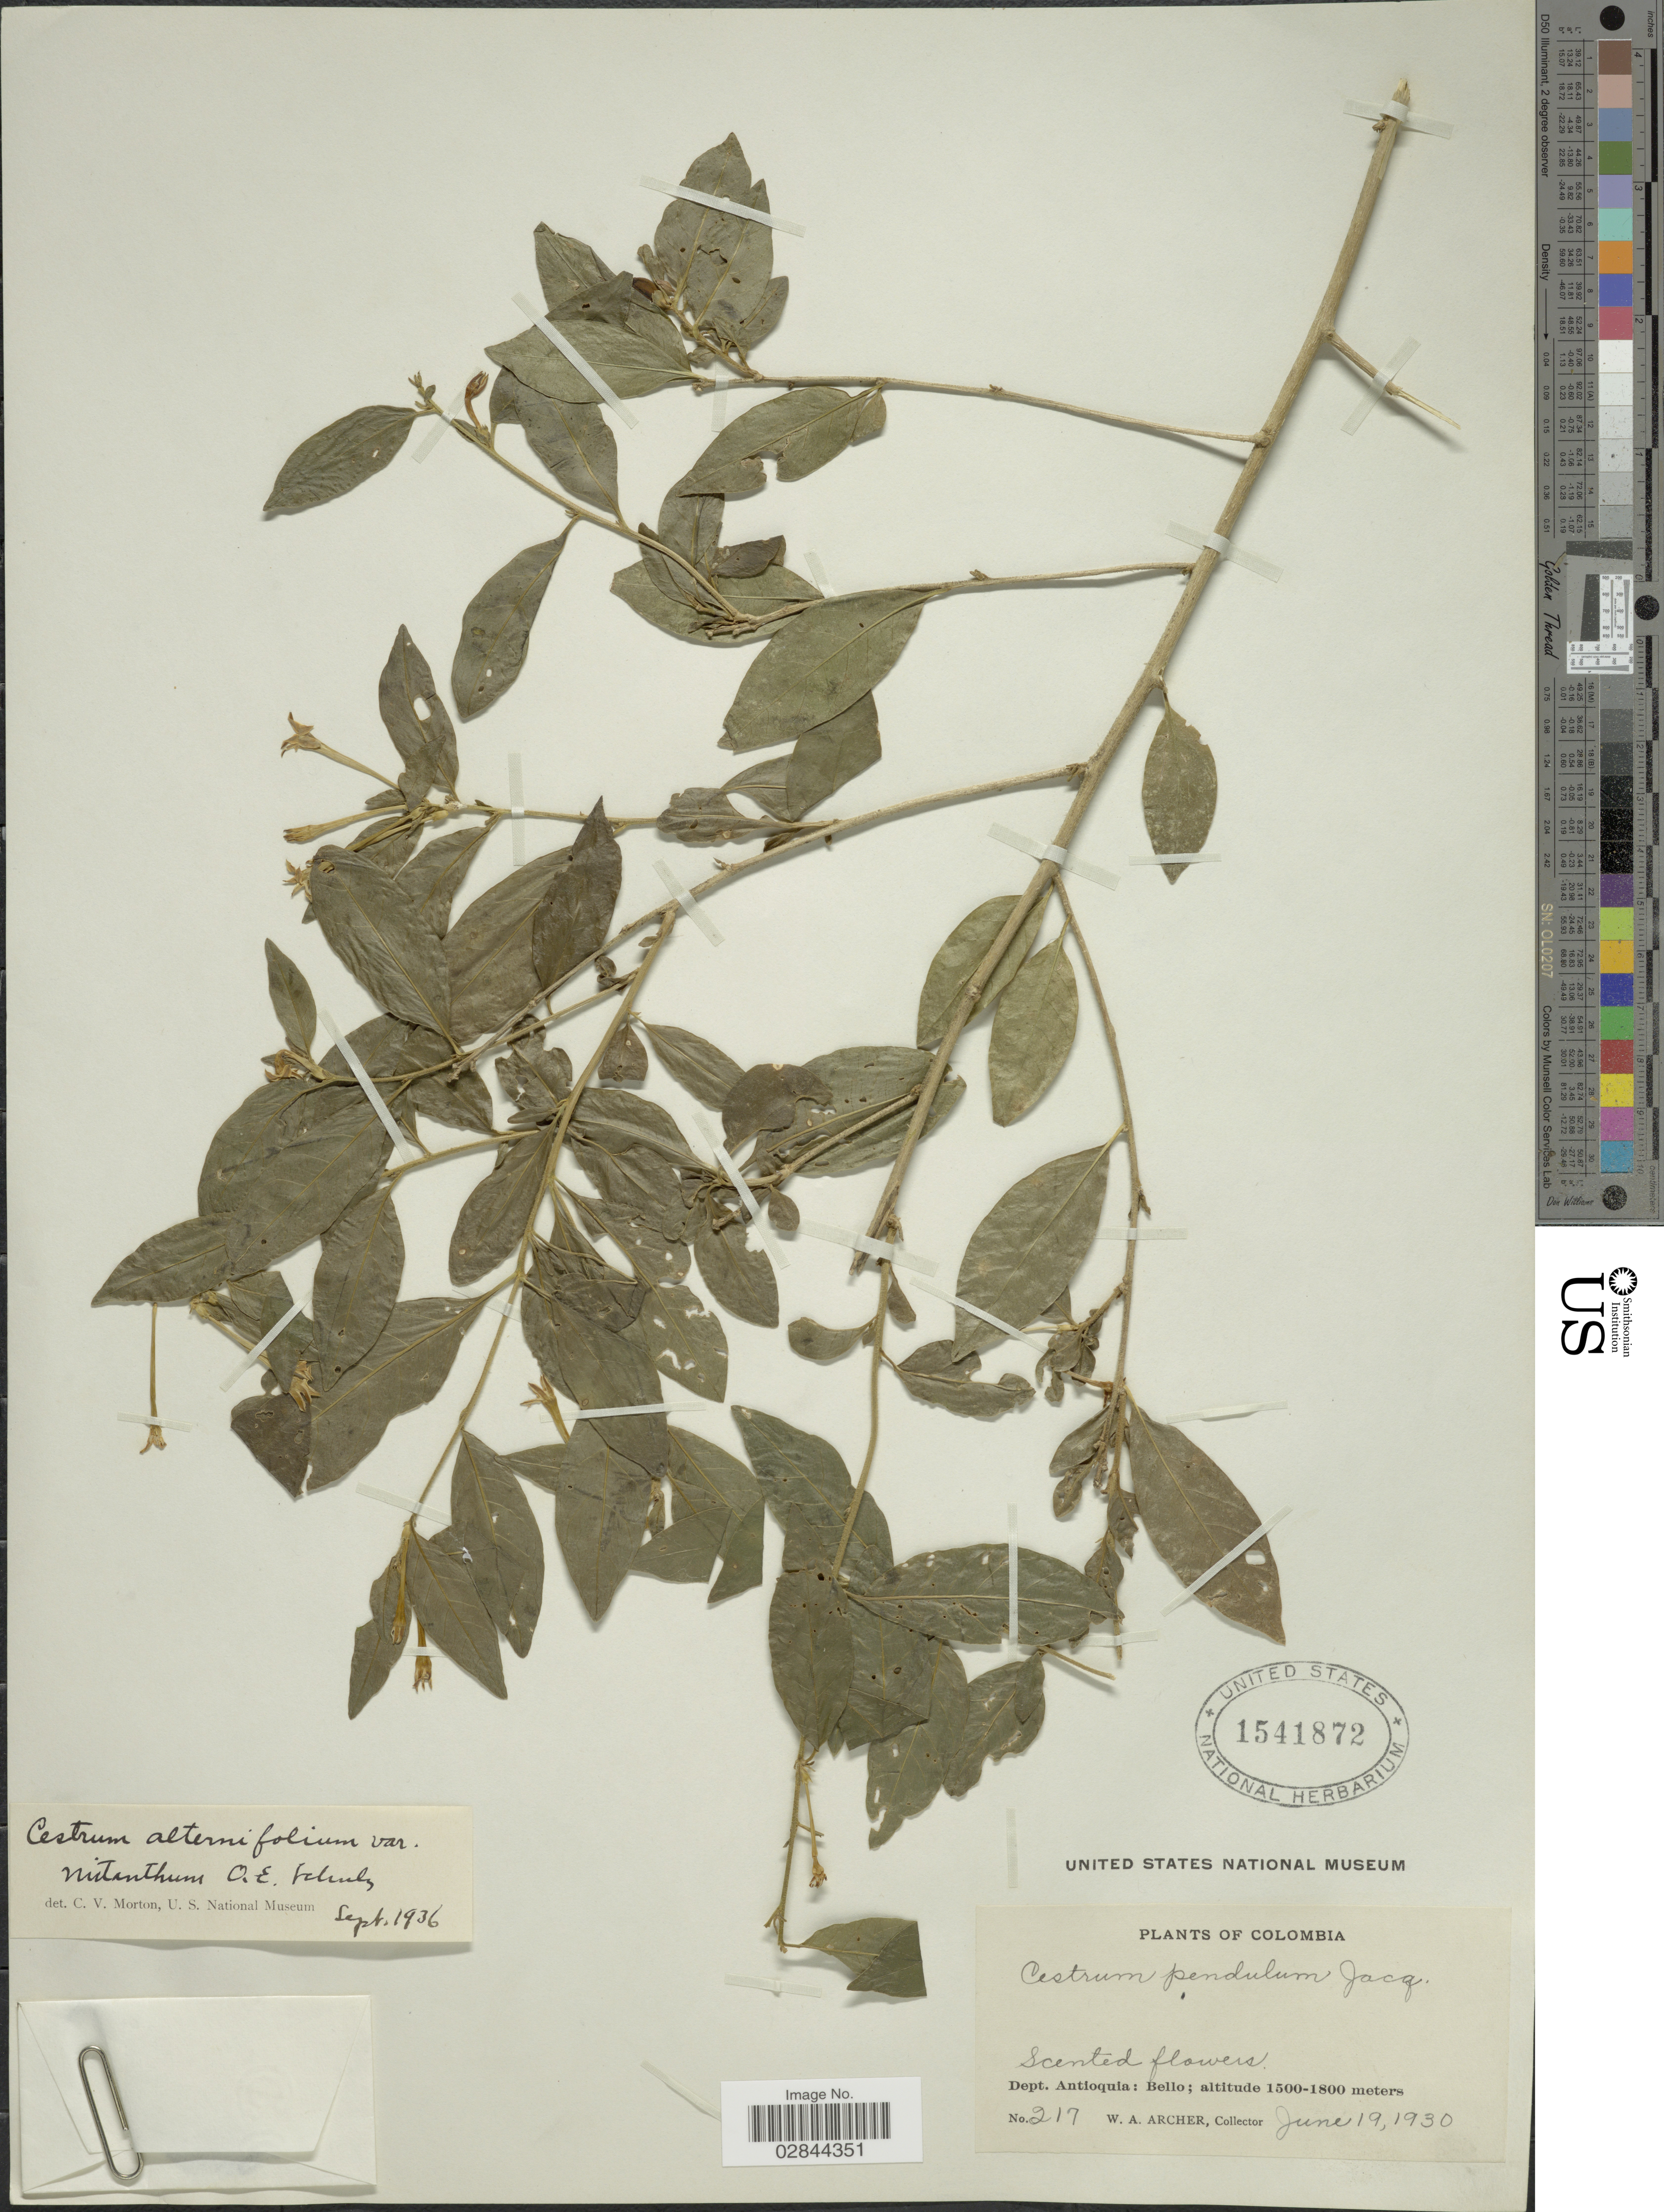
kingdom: Plantae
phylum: Tracheophyta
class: Magnoliopsida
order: Solanales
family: Solanaceae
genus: Cestrum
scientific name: Cestrum alternifolium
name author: (Jacq.) O.E. Schulz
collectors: W. A. Archer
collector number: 217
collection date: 1930-06-19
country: Colombia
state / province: Antioquia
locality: Dept. Antioquia, Bello.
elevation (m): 1500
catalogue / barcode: US 1541872